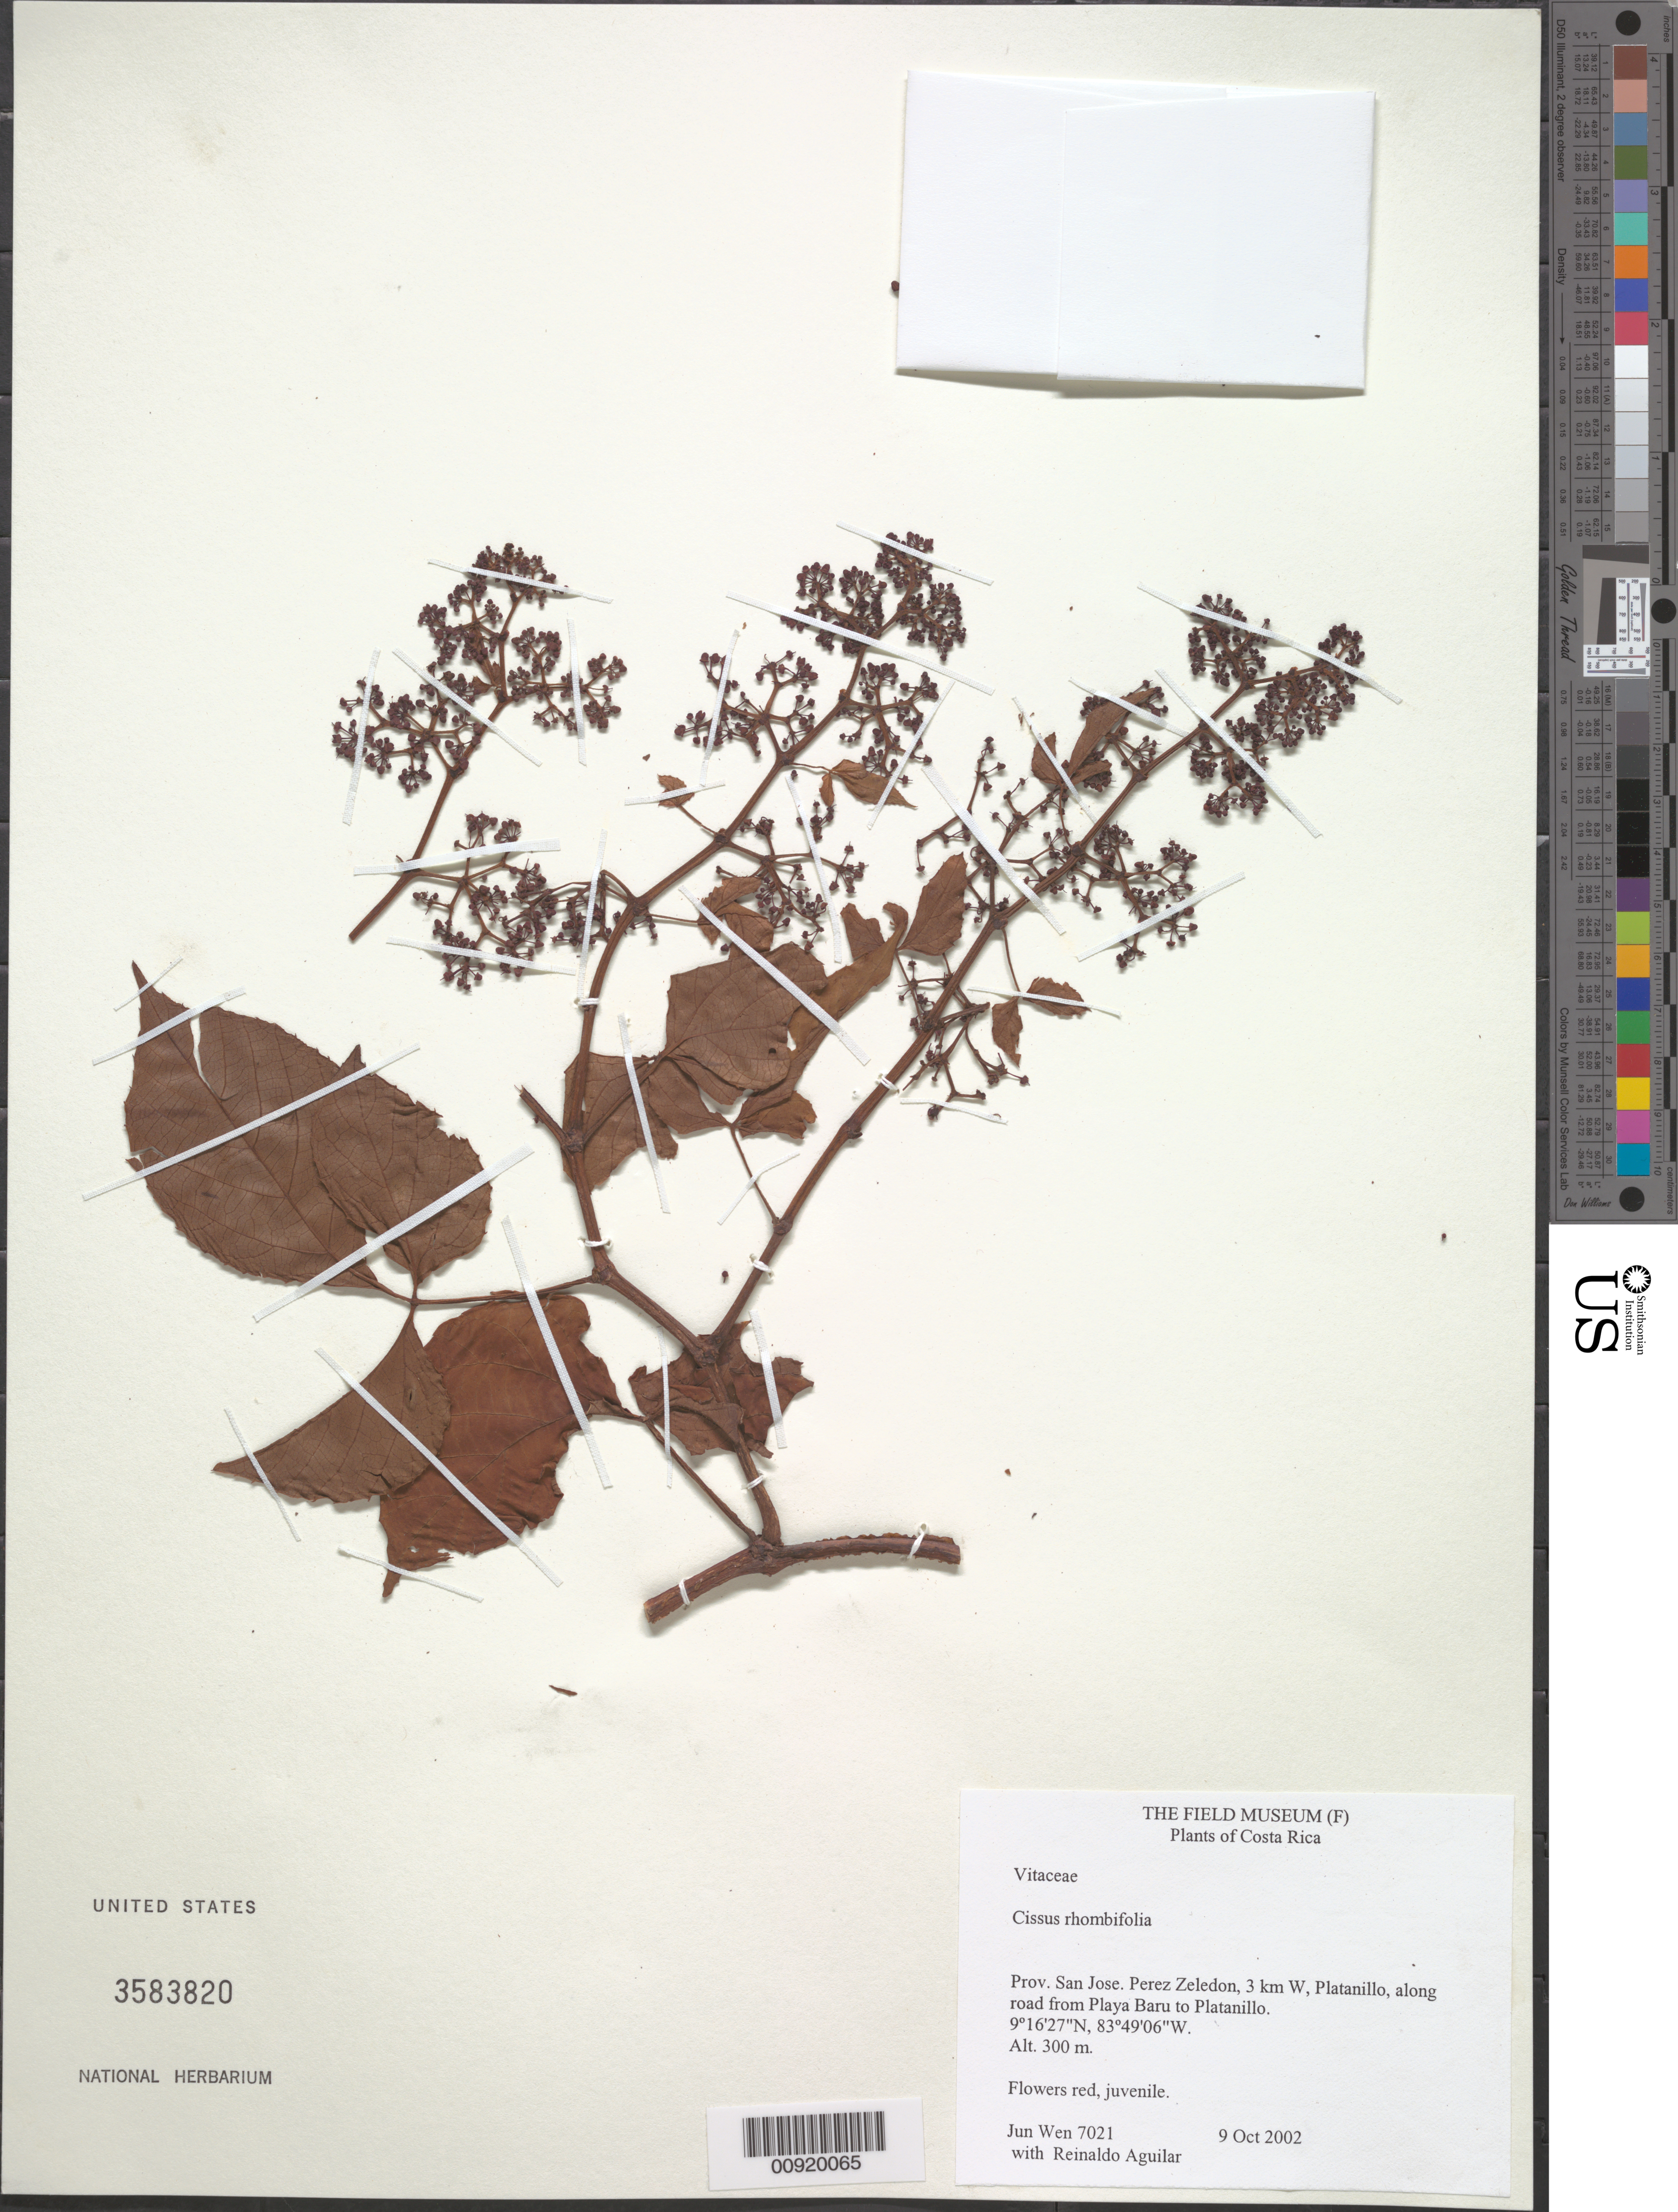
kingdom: Plantae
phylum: Tracheophyta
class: Magnoliopsida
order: Vitales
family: Vitaceae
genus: Cissus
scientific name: Cissus rhombifolia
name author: Vahl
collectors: J. Wen & R. Aguilar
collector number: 7021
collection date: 2002-10-09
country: Costa Rica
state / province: San Jose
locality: Perez Zeledon, 3km W, Platanillo, along road from Playa Baru to Platanillo.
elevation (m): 300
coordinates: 9 16 27 N, 83 49 06 W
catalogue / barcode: US 3583820